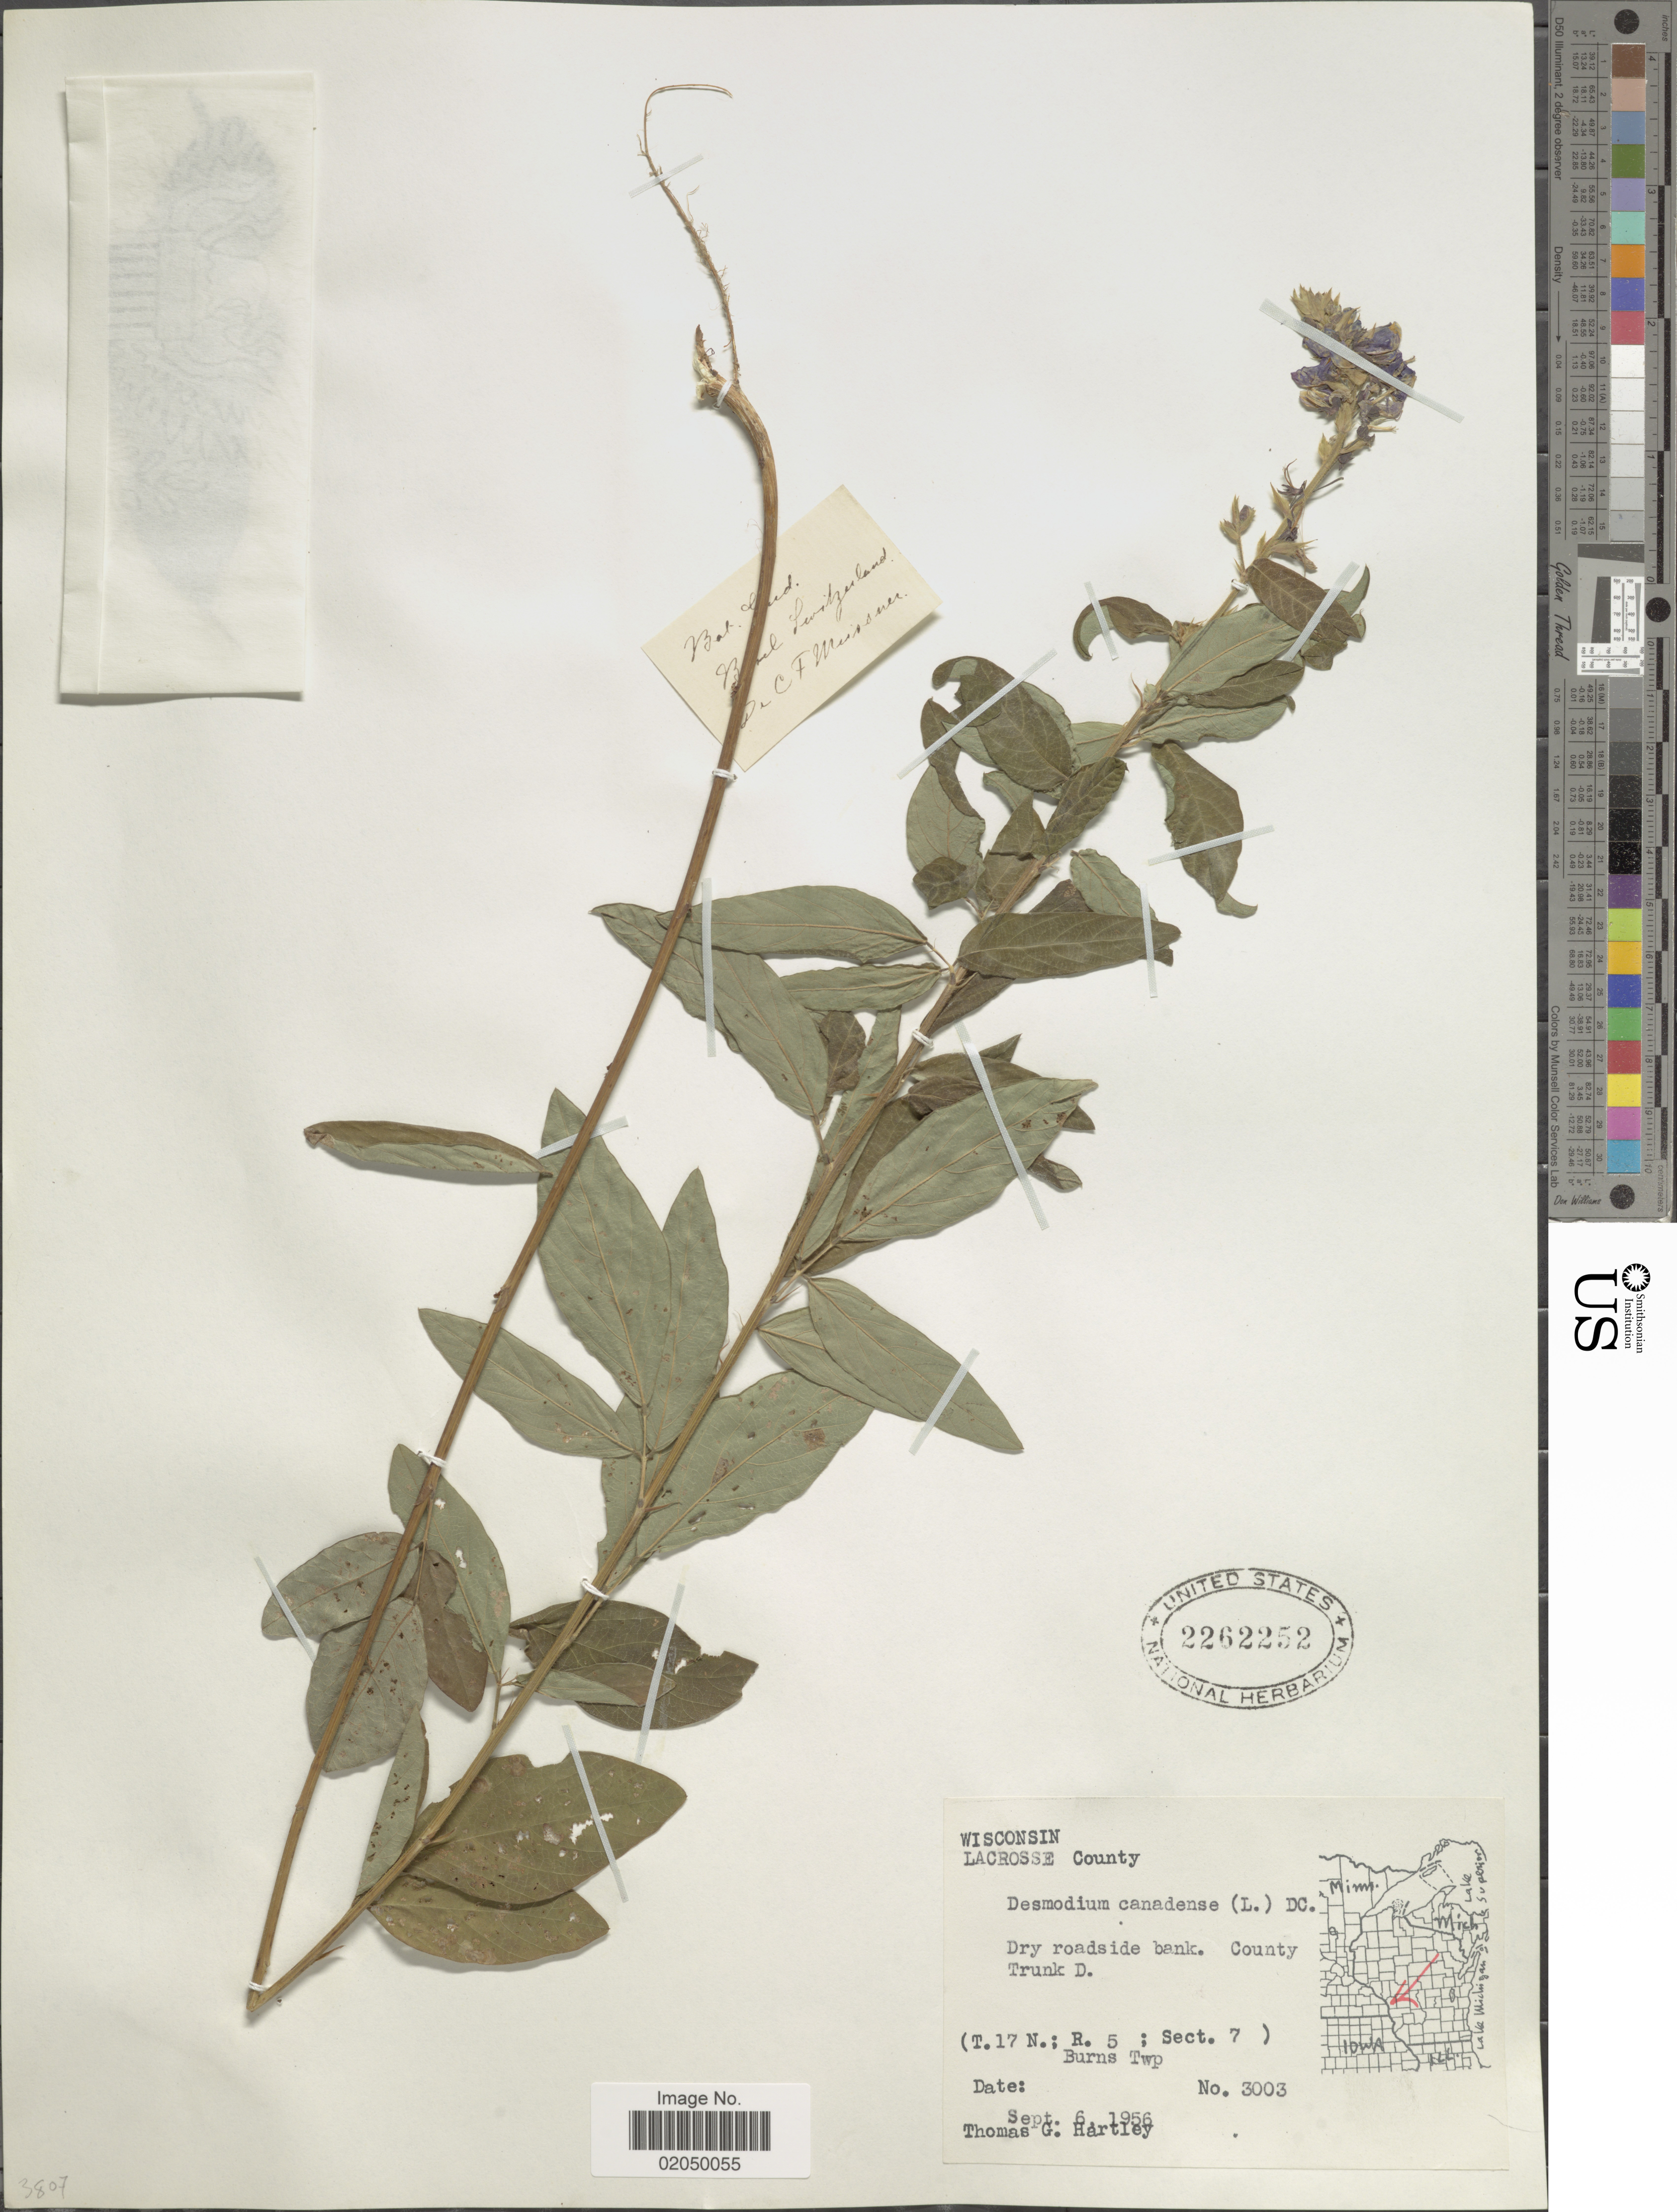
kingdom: Plantae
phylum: Tracheophyta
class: Magnoliopsida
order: Fabales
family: Fabaceae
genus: Desmodium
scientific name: Desmodium canadense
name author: (L.) DC.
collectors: T. G. Hartley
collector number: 3003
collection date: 1956-09-06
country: United States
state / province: Wisconsin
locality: Lacrosse County. Dry roadside bank. County Trunk D.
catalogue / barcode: US 2262252